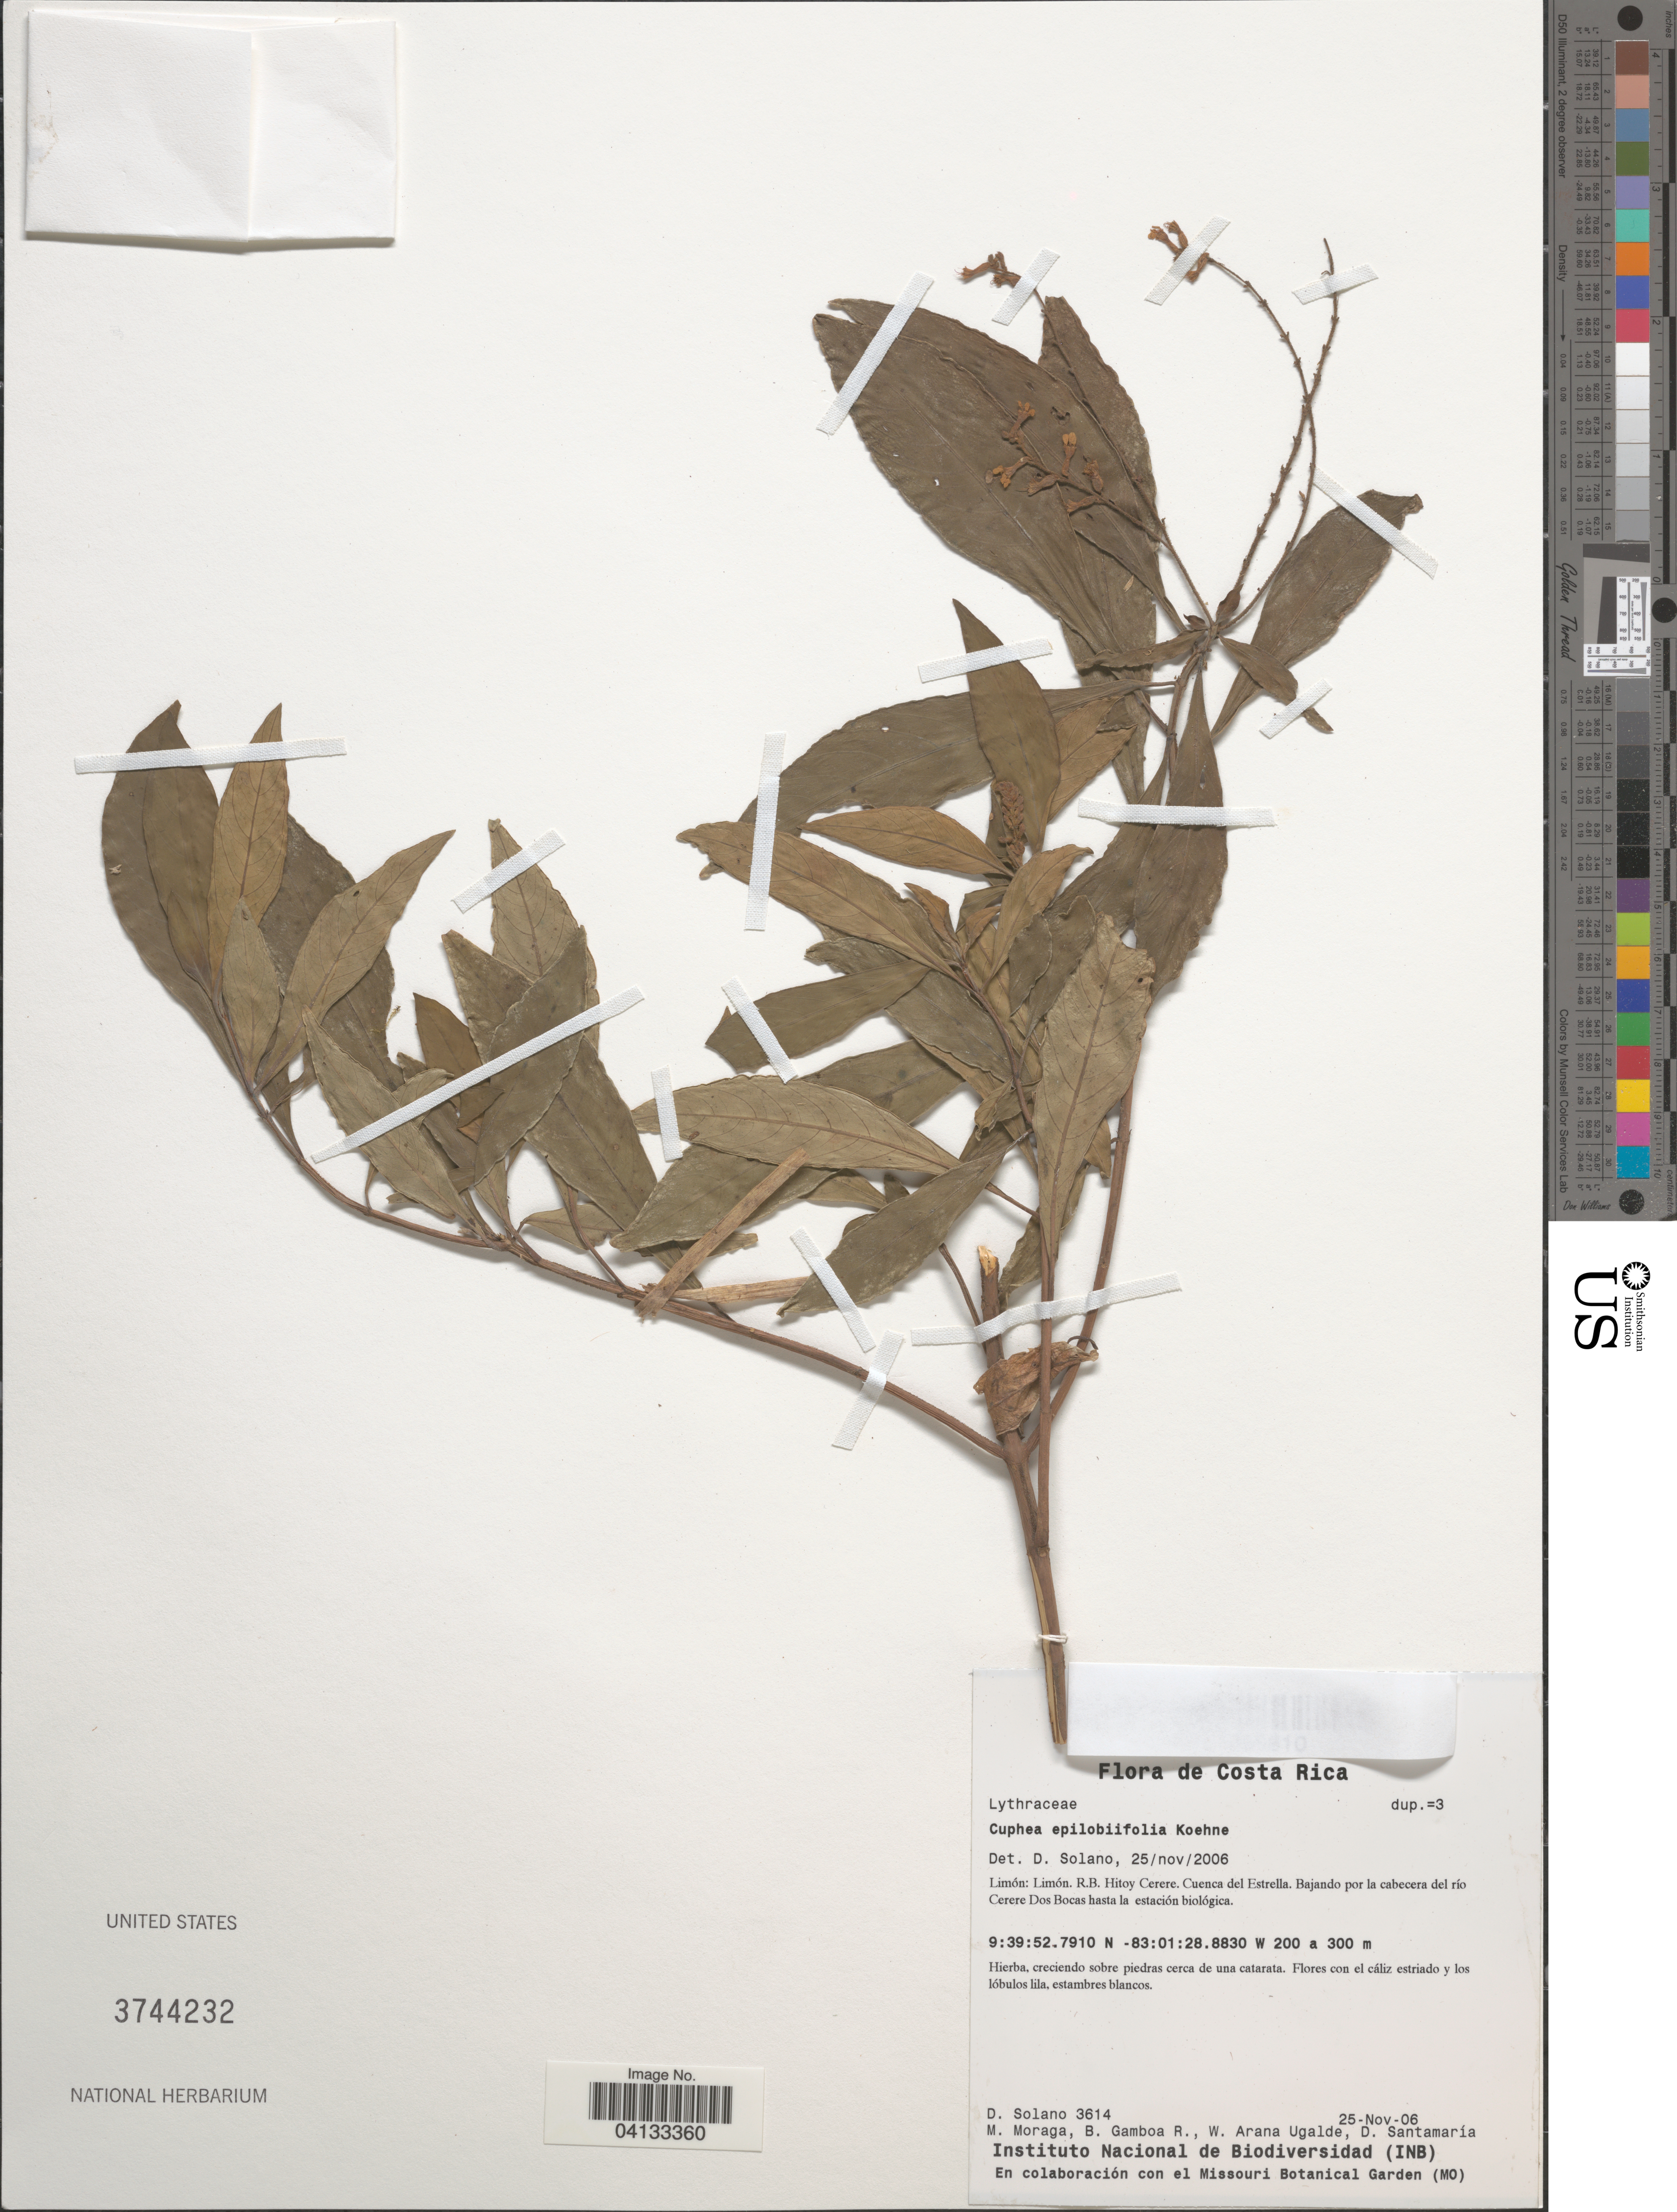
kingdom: Plantae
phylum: Tracheophyta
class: Magnoliopsida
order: Myrtales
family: Lythraceae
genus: Cuphea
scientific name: Cuphea epilobiifolia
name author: Koehne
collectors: D. Solano, M. Moraga, B. Gamboa R., W. Arana Ugalde & D. Santamaria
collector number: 3614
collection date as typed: Transcribed d/m/y: 25/11/6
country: Costa Rica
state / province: Limón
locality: Limón. R.B. Hitoy Cerere. Cuenca del Estrella. Bajando por la cabecera del río Cerere Dos Bocas hasta la estación biológica.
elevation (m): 200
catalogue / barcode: US 3744232